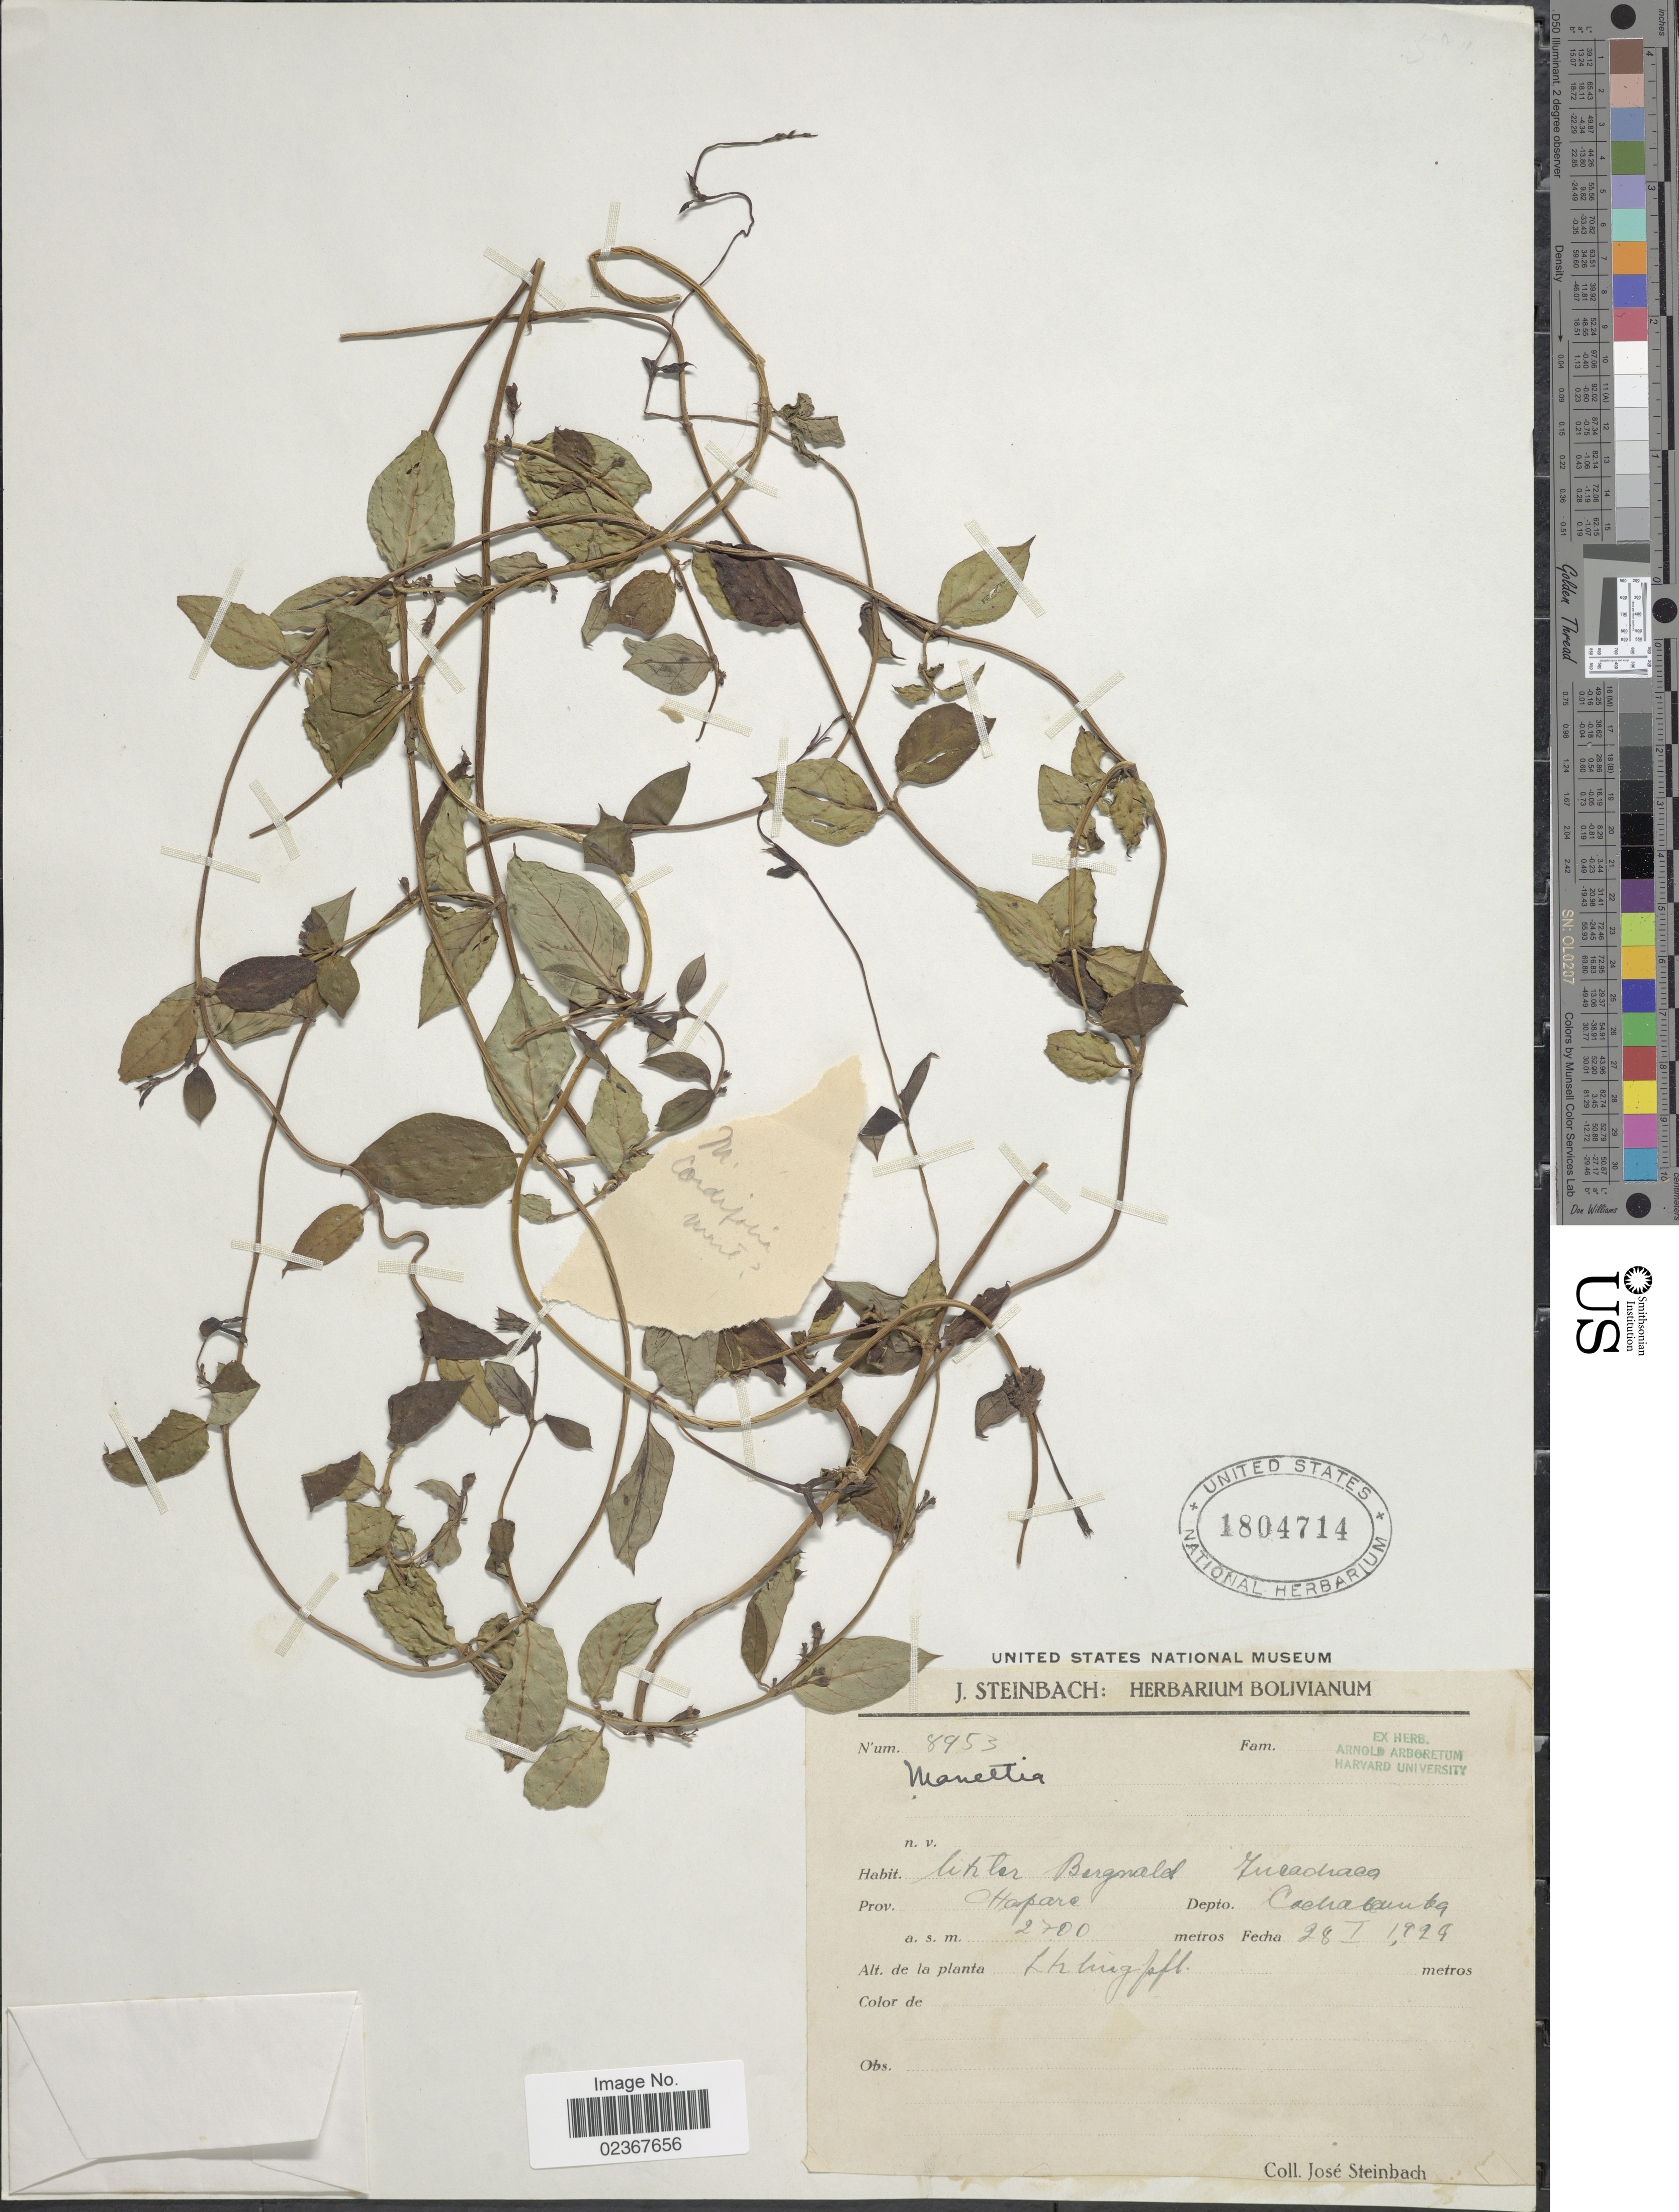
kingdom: Plantae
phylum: Tracheophyta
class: Magnoliopsida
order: Gentianales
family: Rubiaceae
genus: Manettia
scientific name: Manettia sp.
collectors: J. Steinbach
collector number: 8953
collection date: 1929-01-28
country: Bolivia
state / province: Cochabamba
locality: Incachaca Prov Chapare, Depto Cochabamba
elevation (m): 2700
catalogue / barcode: US 1804714